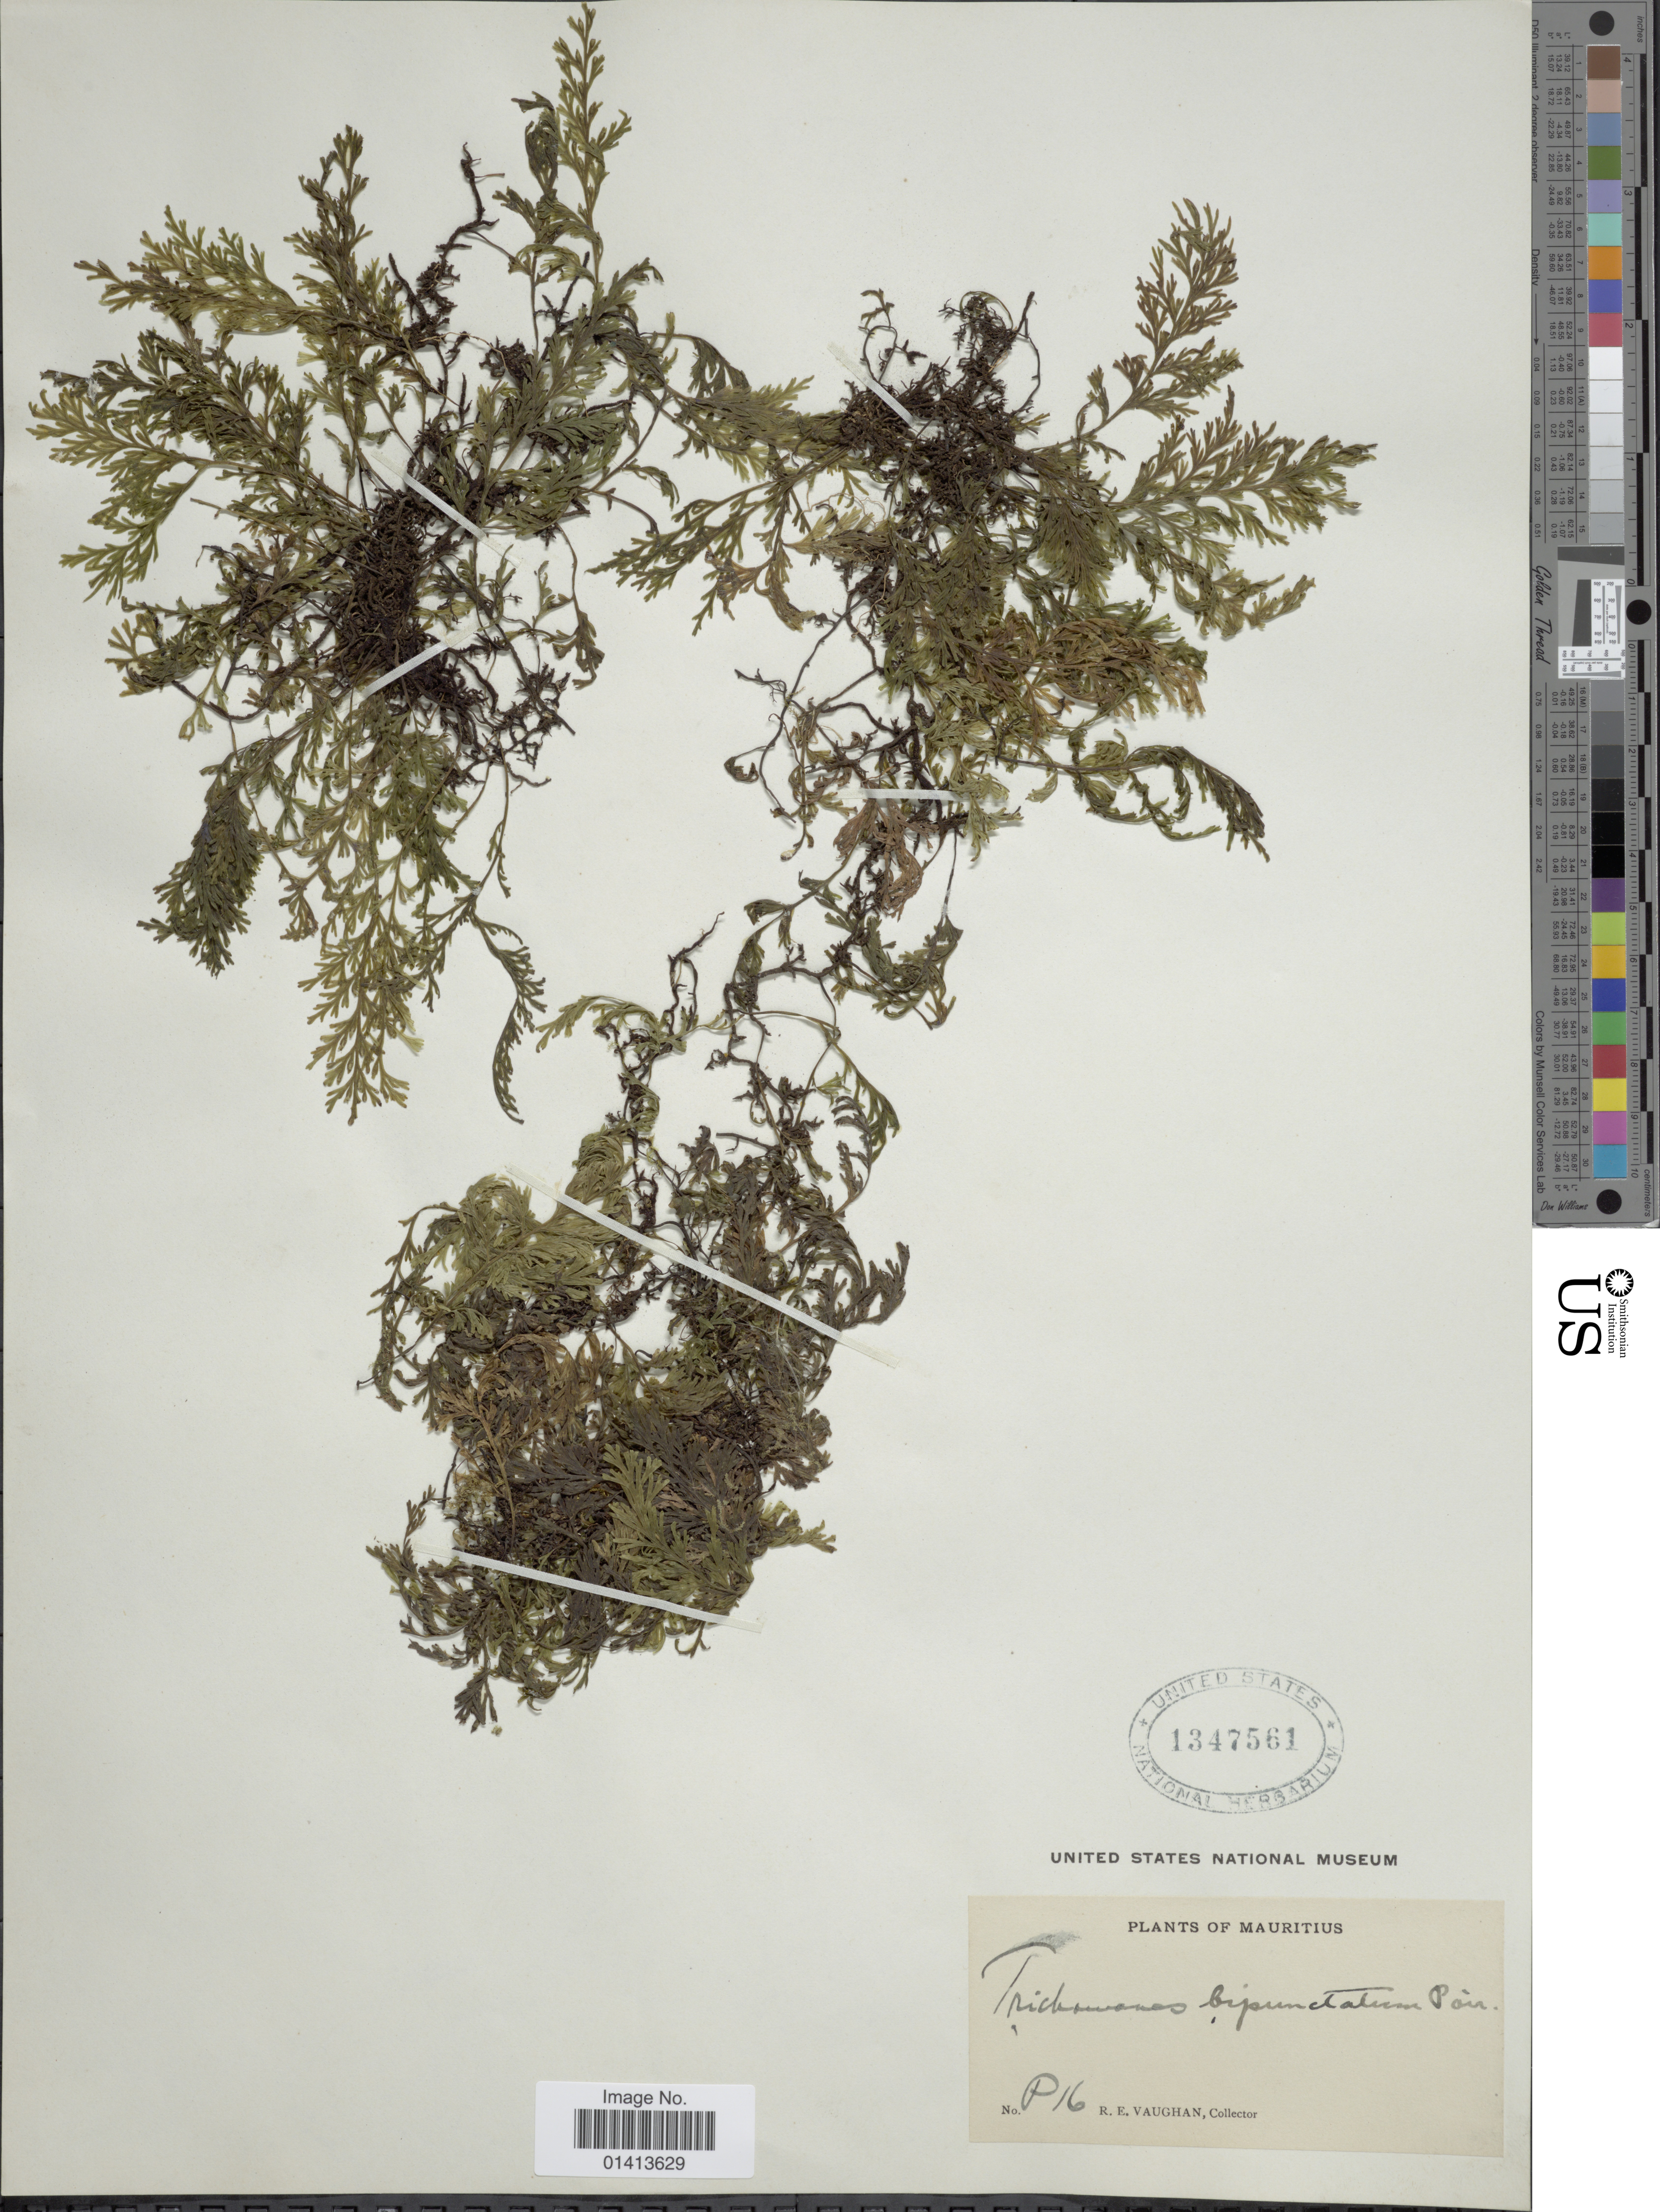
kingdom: Plantae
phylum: Tracheophyta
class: Polypodiopsida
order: Hymenophyllales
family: Hymenophyllaceae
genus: Crepidomanes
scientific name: Crepidomanes bipunctatum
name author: (Poir.) Copel.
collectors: R. Vaughan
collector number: P16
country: Mauritius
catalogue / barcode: US 1347561